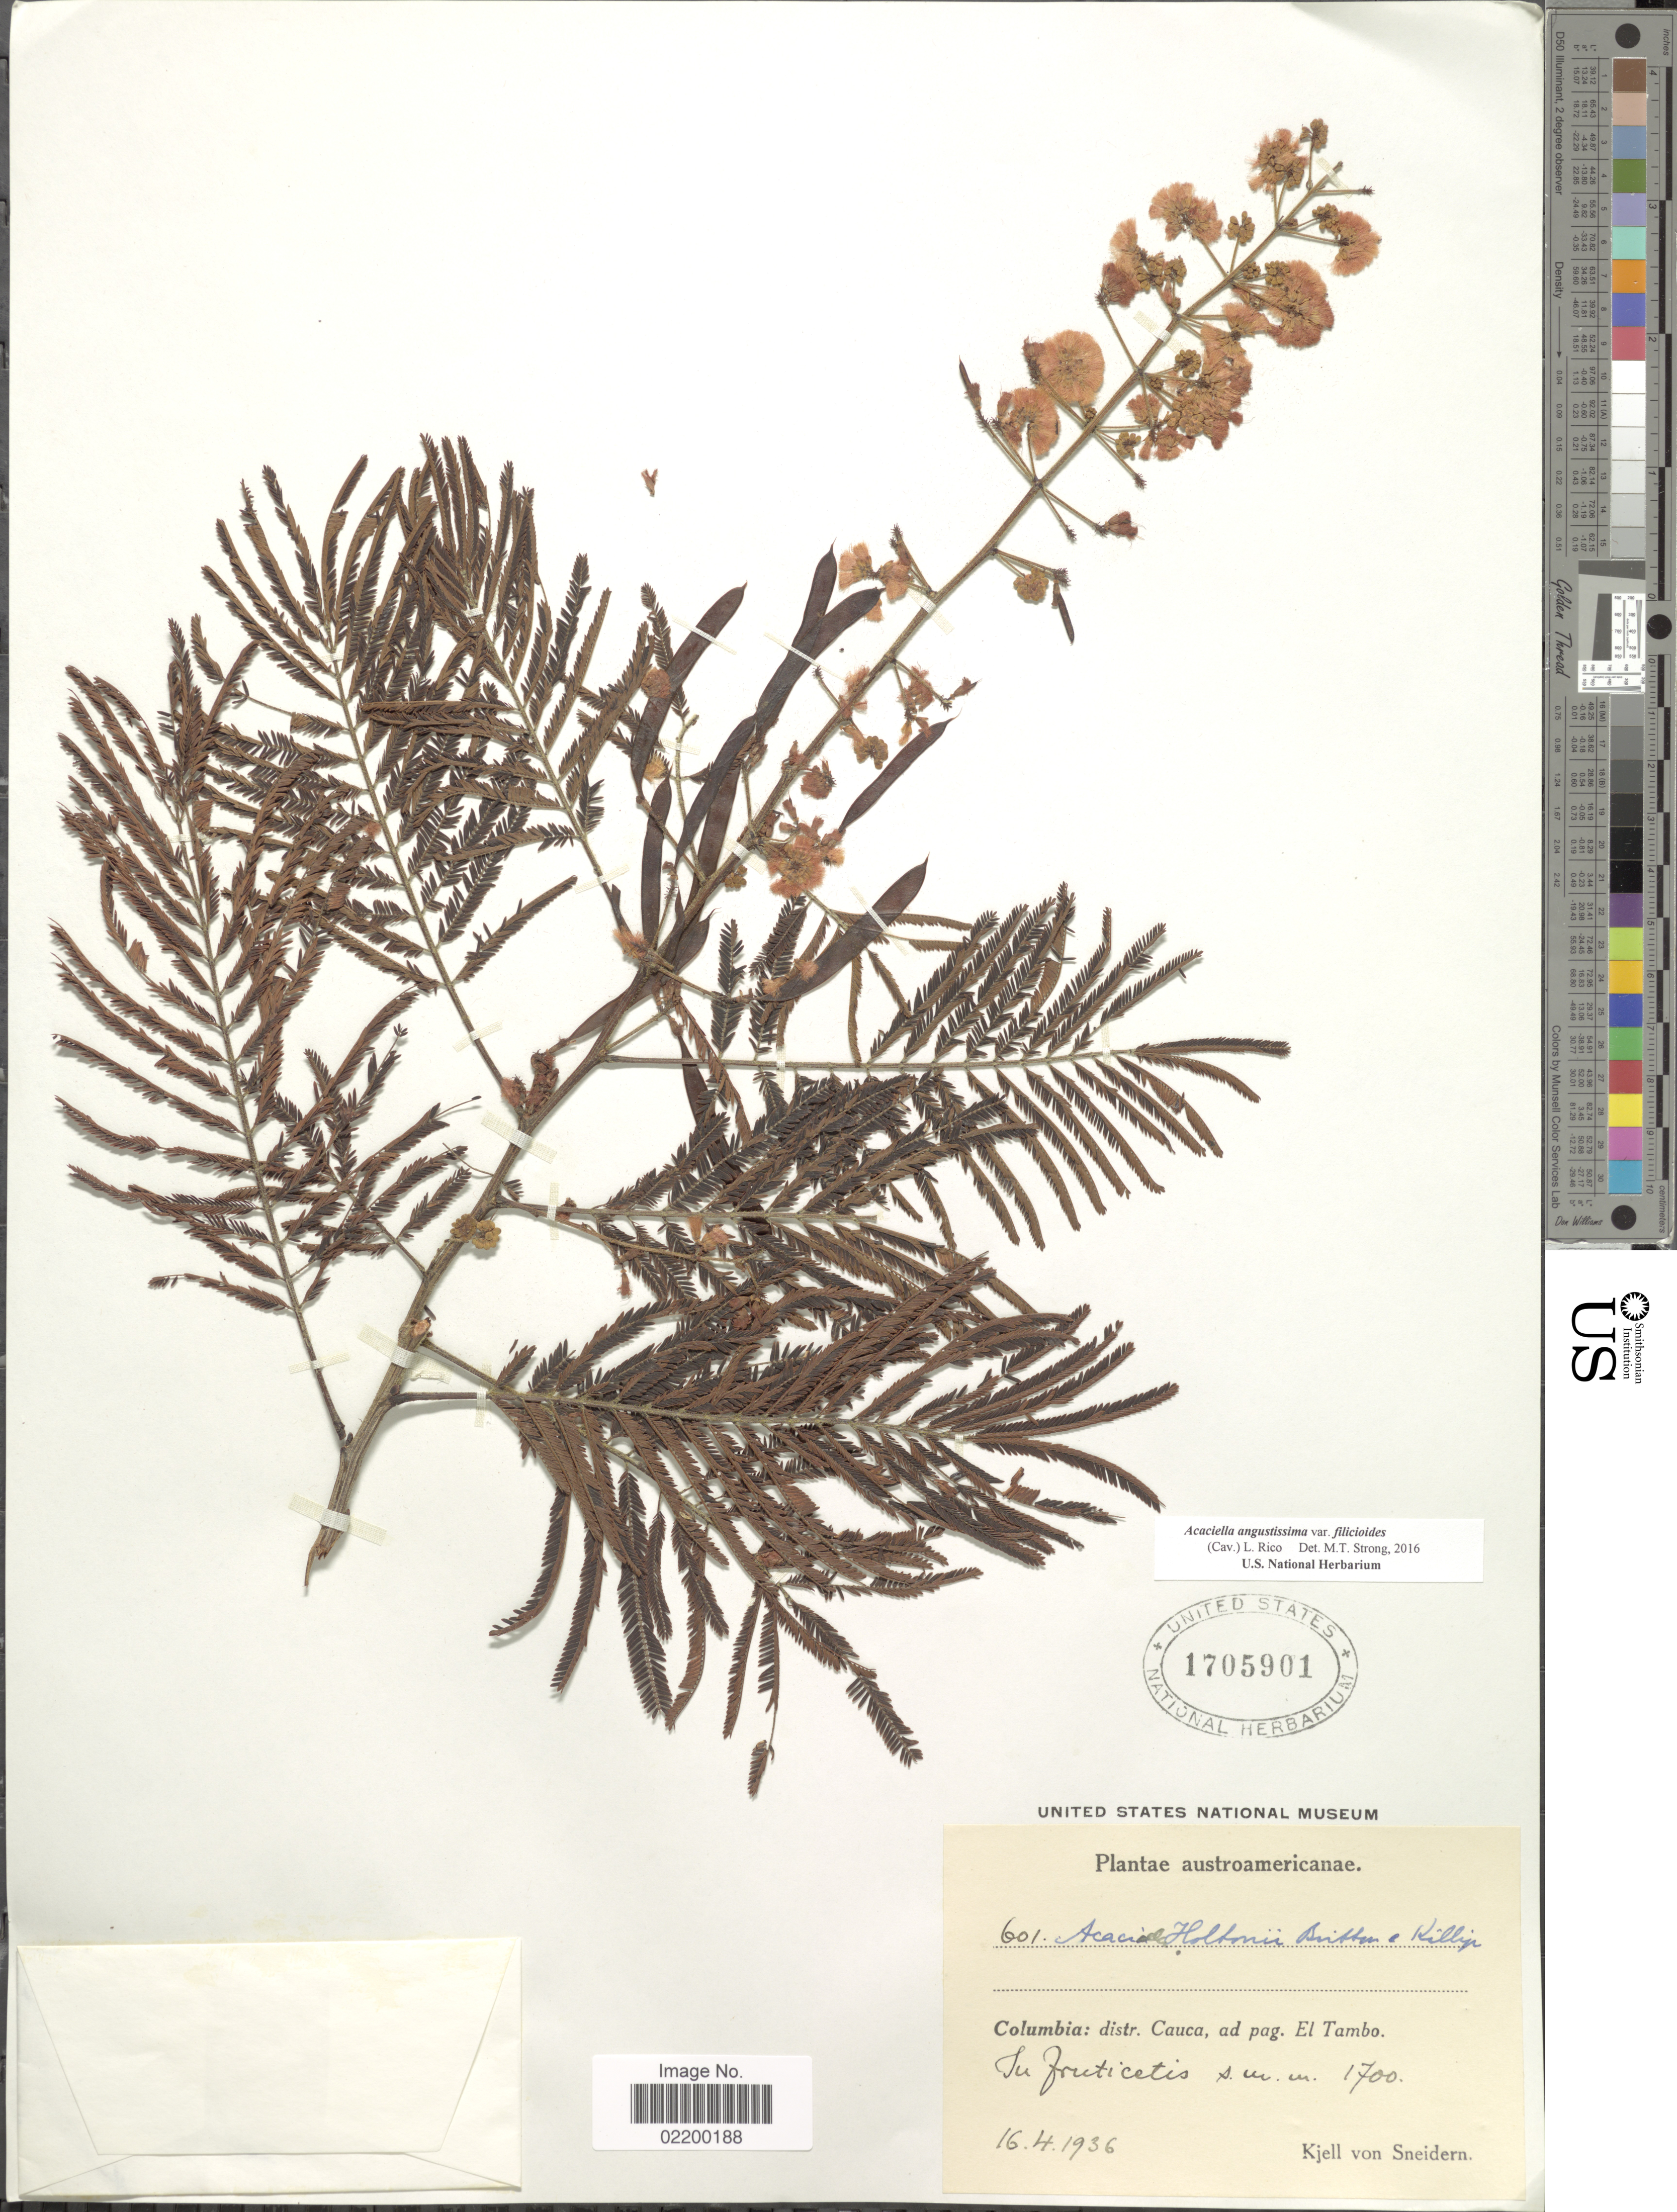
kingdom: Plantae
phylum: Tracheophyta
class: Magnoliopsida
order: Fabales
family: Fabaceae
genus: Acaciella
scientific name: Acaciella angustissima var. filicioides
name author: (Cav.) L. Rico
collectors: K. von Sneidern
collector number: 601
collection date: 1936-04-16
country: Colombia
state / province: Cauca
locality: Columbia: distr. Cauca, ad pag. El Tambo.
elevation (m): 1700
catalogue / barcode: US 1705901